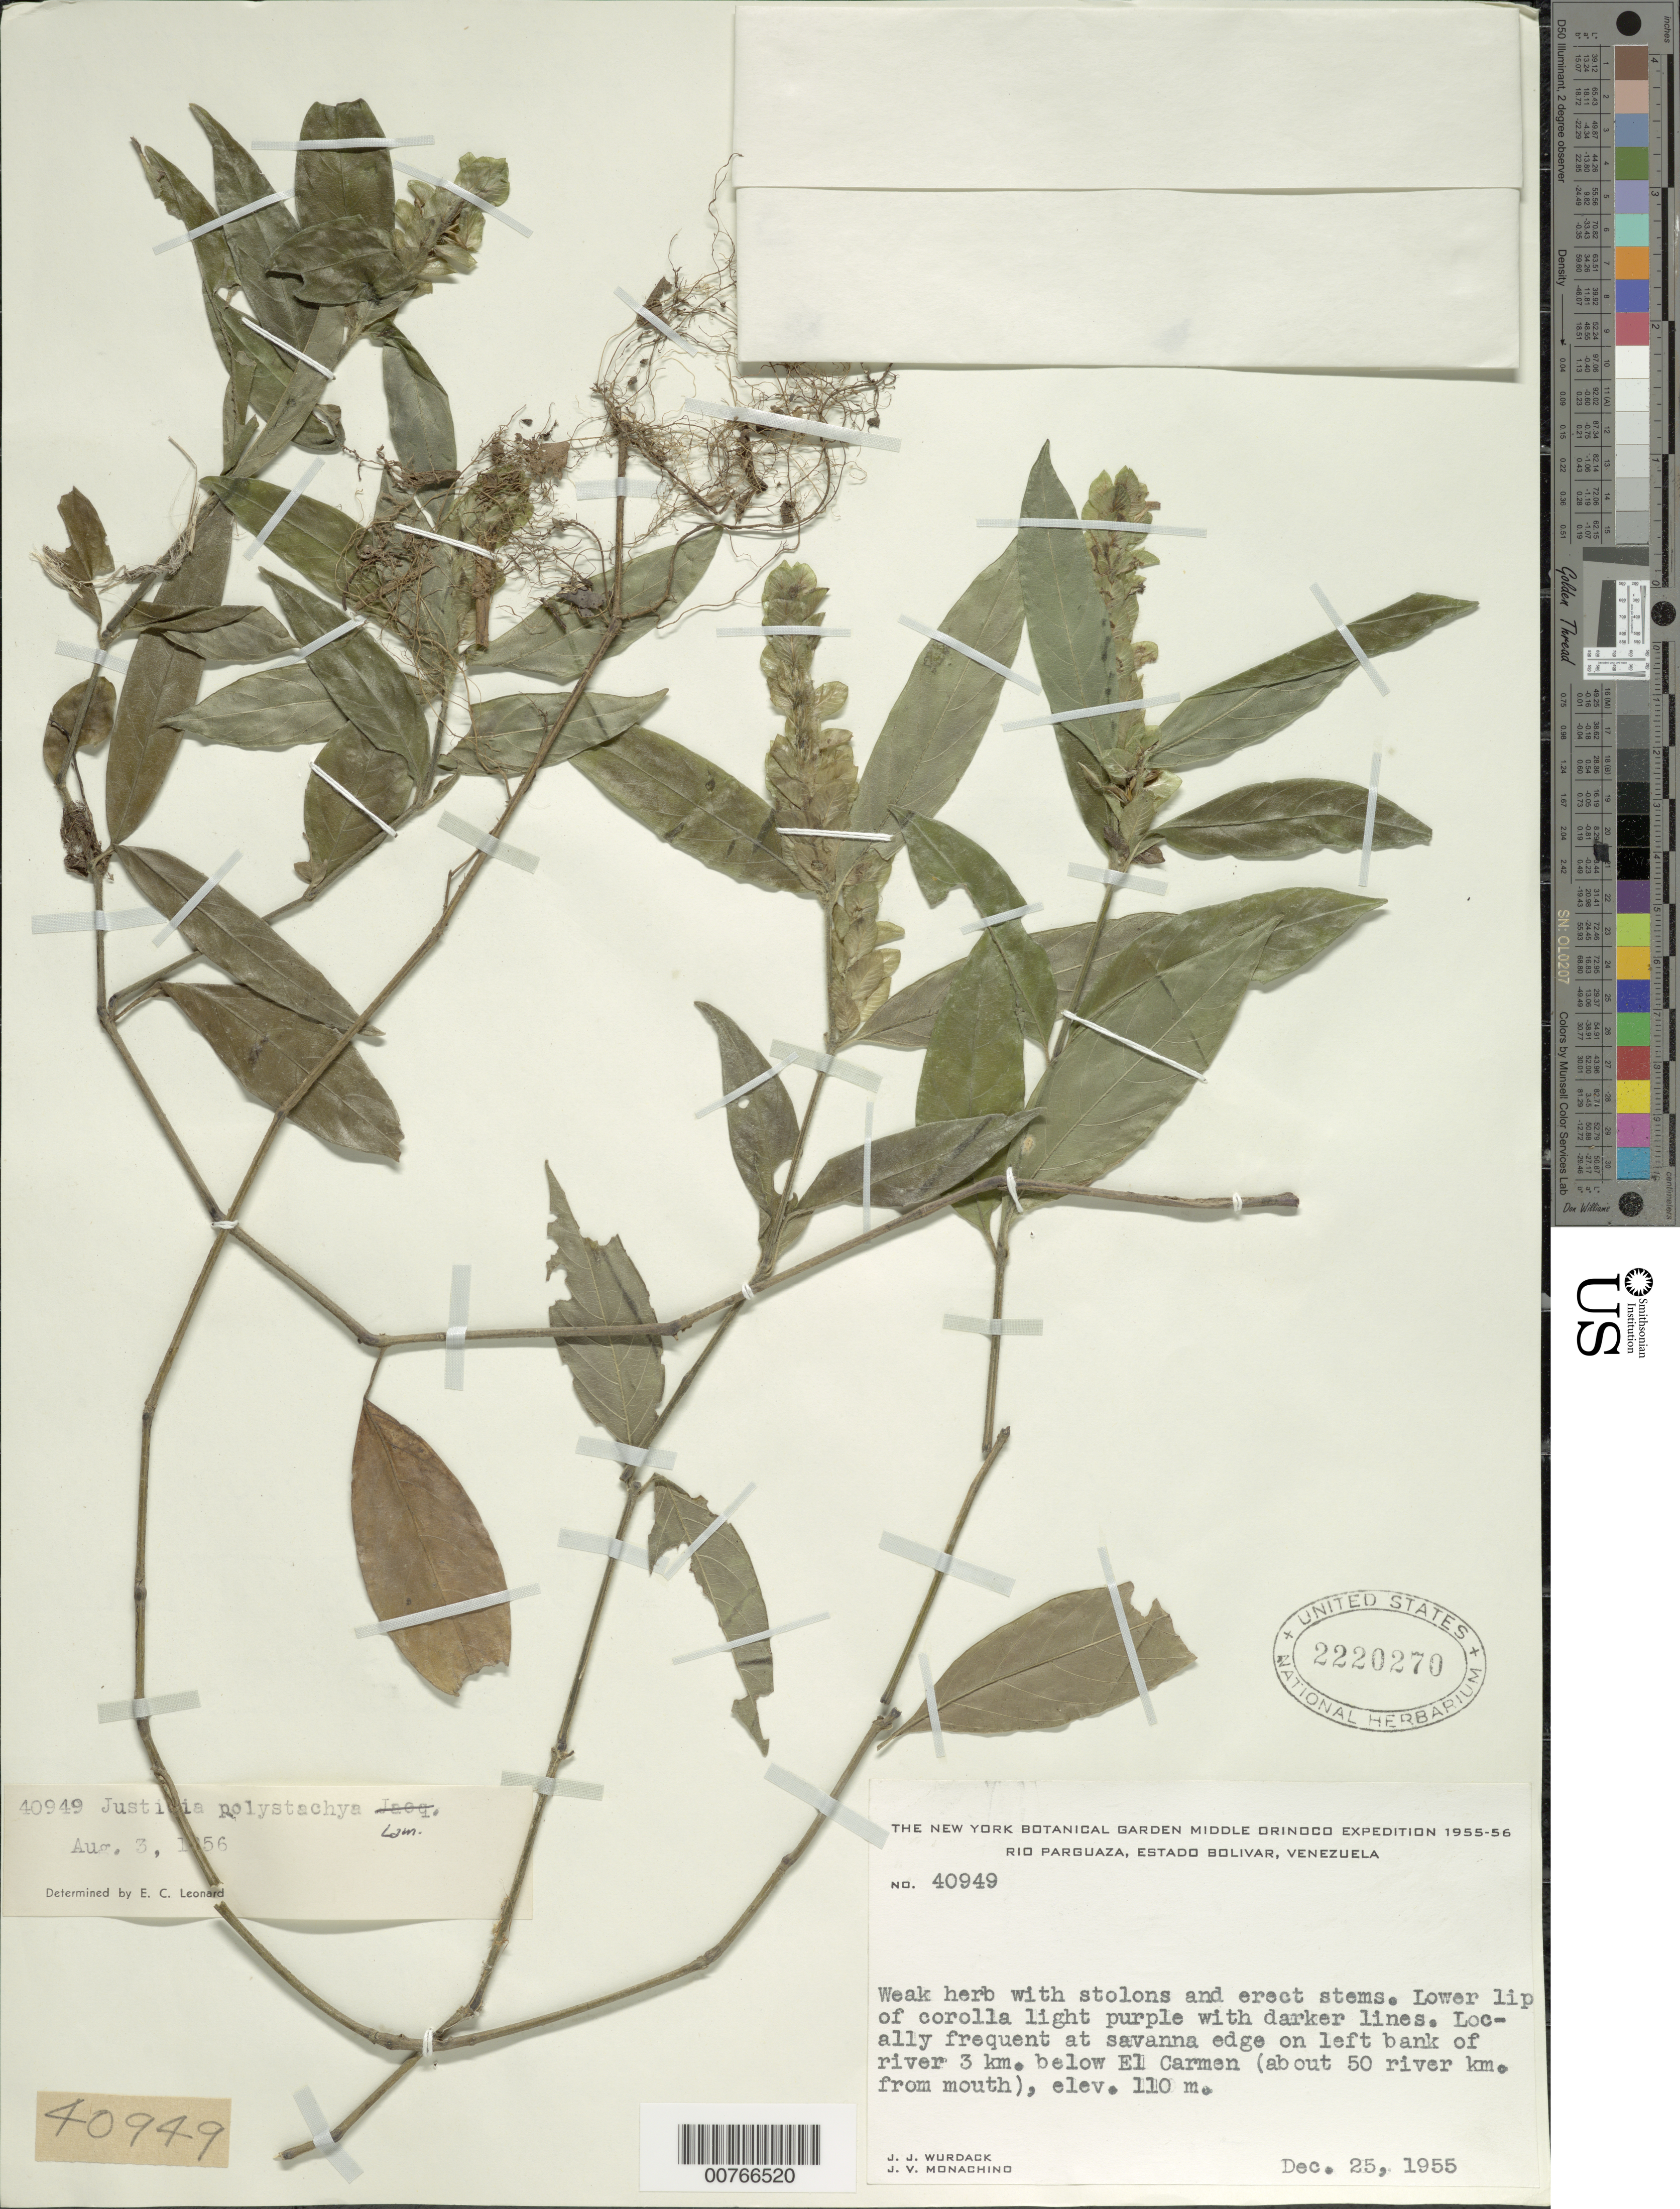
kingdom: Plantae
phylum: Tracheophyta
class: Magnoliopsida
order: Lamiales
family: Acanthaceae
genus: Justicia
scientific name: Justicia polystachya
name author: Lam.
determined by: Leonard, Emery C., (US)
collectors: J. J. Wurdack & J. V. Monachino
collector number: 40949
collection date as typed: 25-Dec-55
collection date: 1955-12-25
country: Venezuela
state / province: Bolívar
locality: El Carmen, 3-5 km below (50 km above mouth); Río Parguaza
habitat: Savanna edge; riverbank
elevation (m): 110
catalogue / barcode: US 2220270